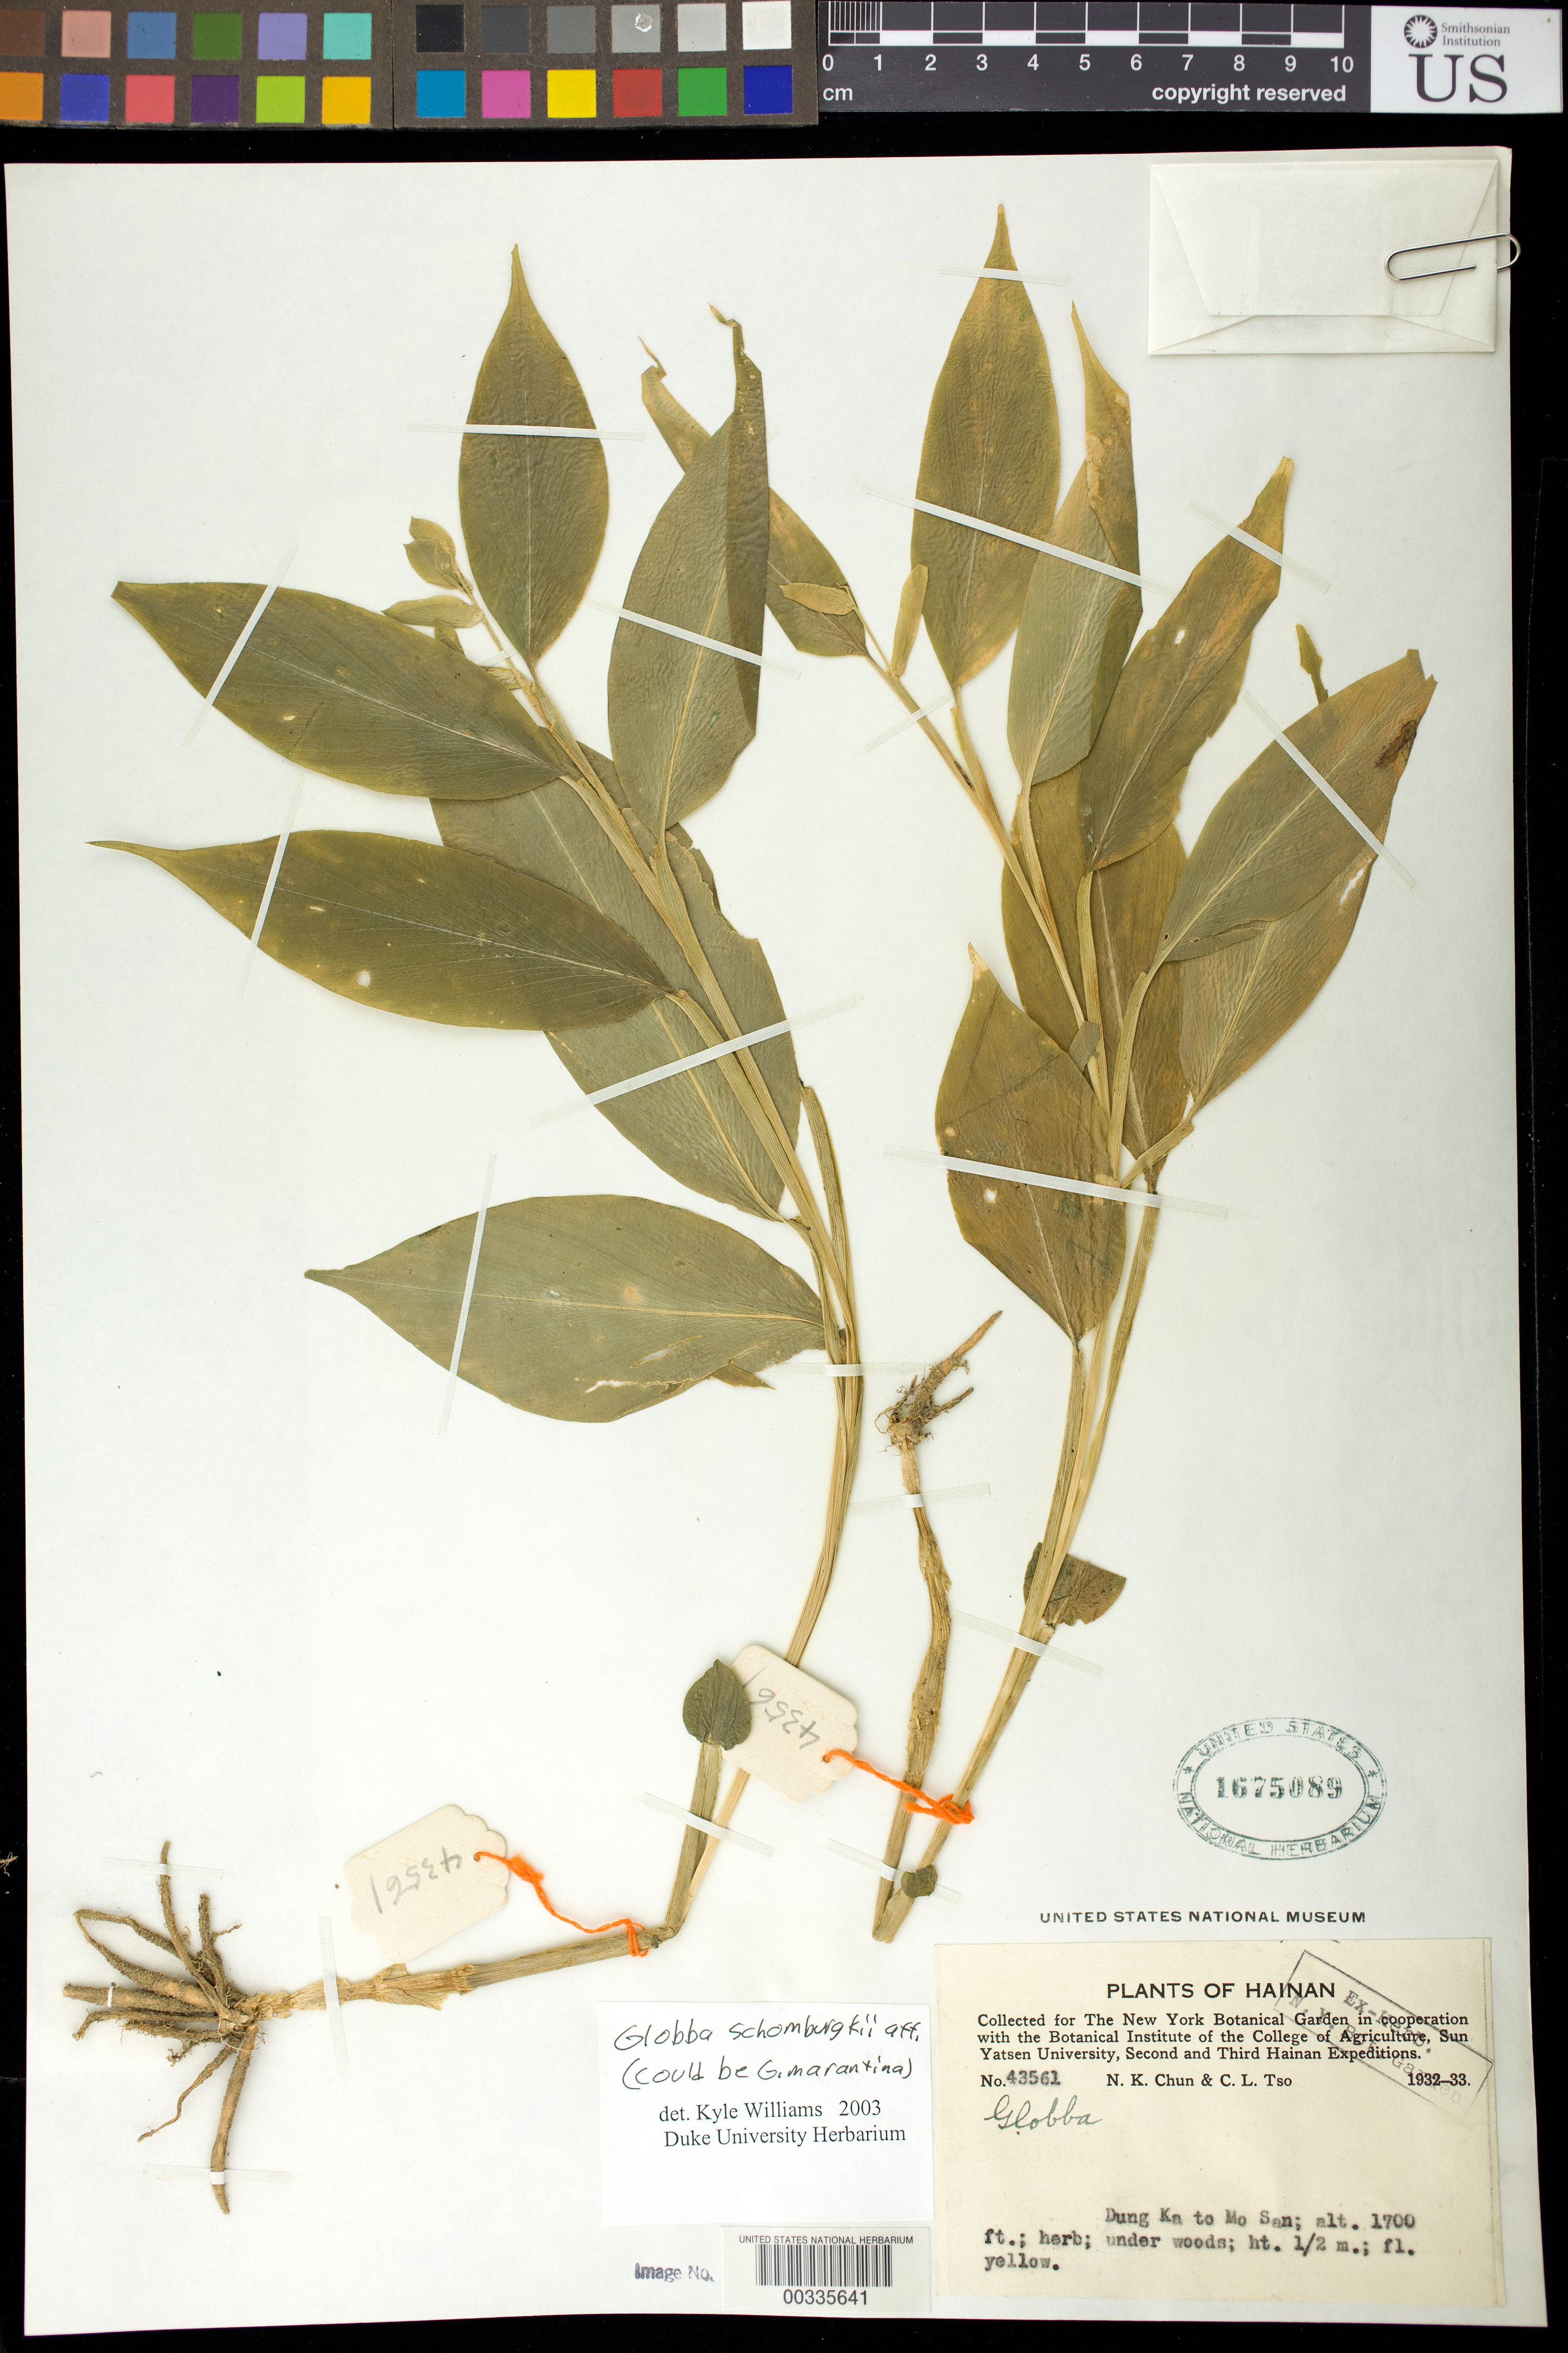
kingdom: Plantae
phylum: Tracheophyta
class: Liliopsida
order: Zingiberales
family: Zingiberaceae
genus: Globba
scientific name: Globba schomburgkii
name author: Hook. f.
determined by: Williams, K. J.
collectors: N. K. Chun & C. Tso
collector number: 43561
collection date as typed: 1932 to -- -- 1933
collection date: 1932/1933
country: China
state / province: Hainan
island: Hainan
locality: Plants of hainan, dung ka to mo san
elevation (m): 518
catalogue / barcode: US 1675089